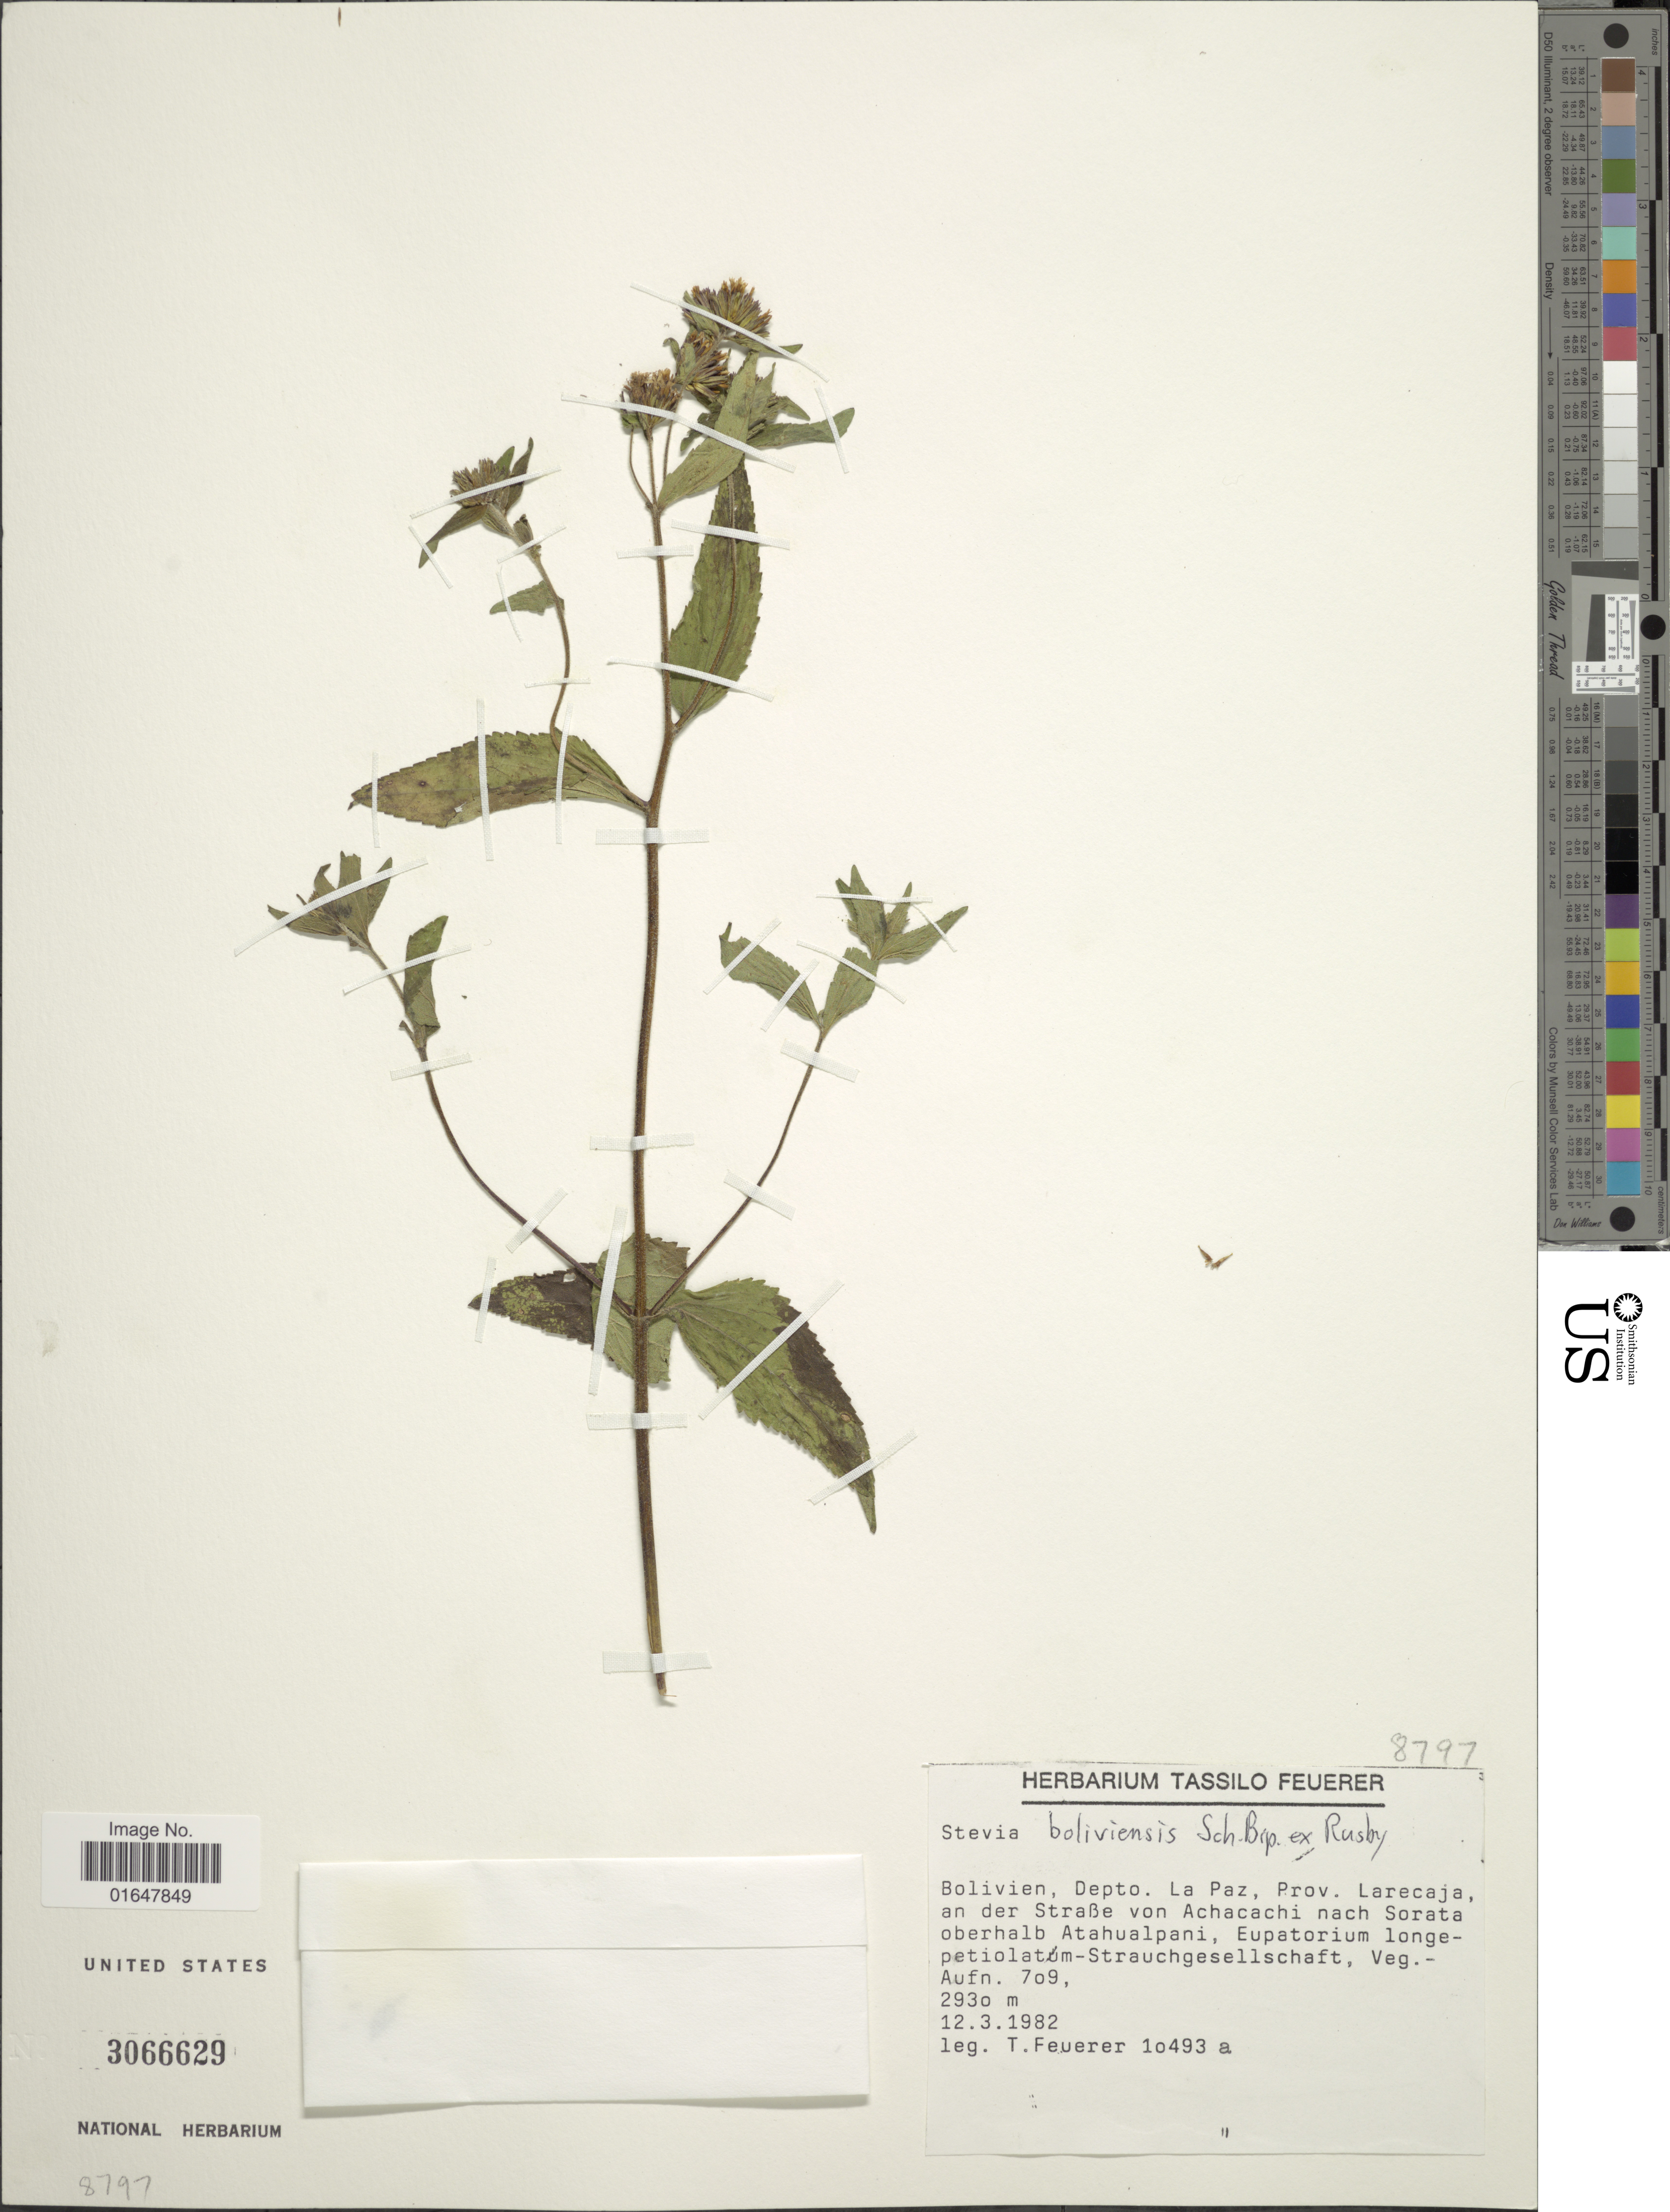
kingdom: Plantae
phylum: Tracheophyta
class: Magnoliopsida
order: Asterales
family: Asteraceae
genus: Stevia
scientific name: Stevia boliviensis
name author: Sch. Bip. ex Rusby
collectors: T. Feuerer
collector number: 10493a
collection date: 1982-03-12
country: Bolivia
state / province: La Paz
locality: Bolivien, Prov. Larecaja, an der Strabe von Achacachi nach Sorata oberhalb Atahualpani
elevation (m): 2930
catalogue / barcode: US 3066629